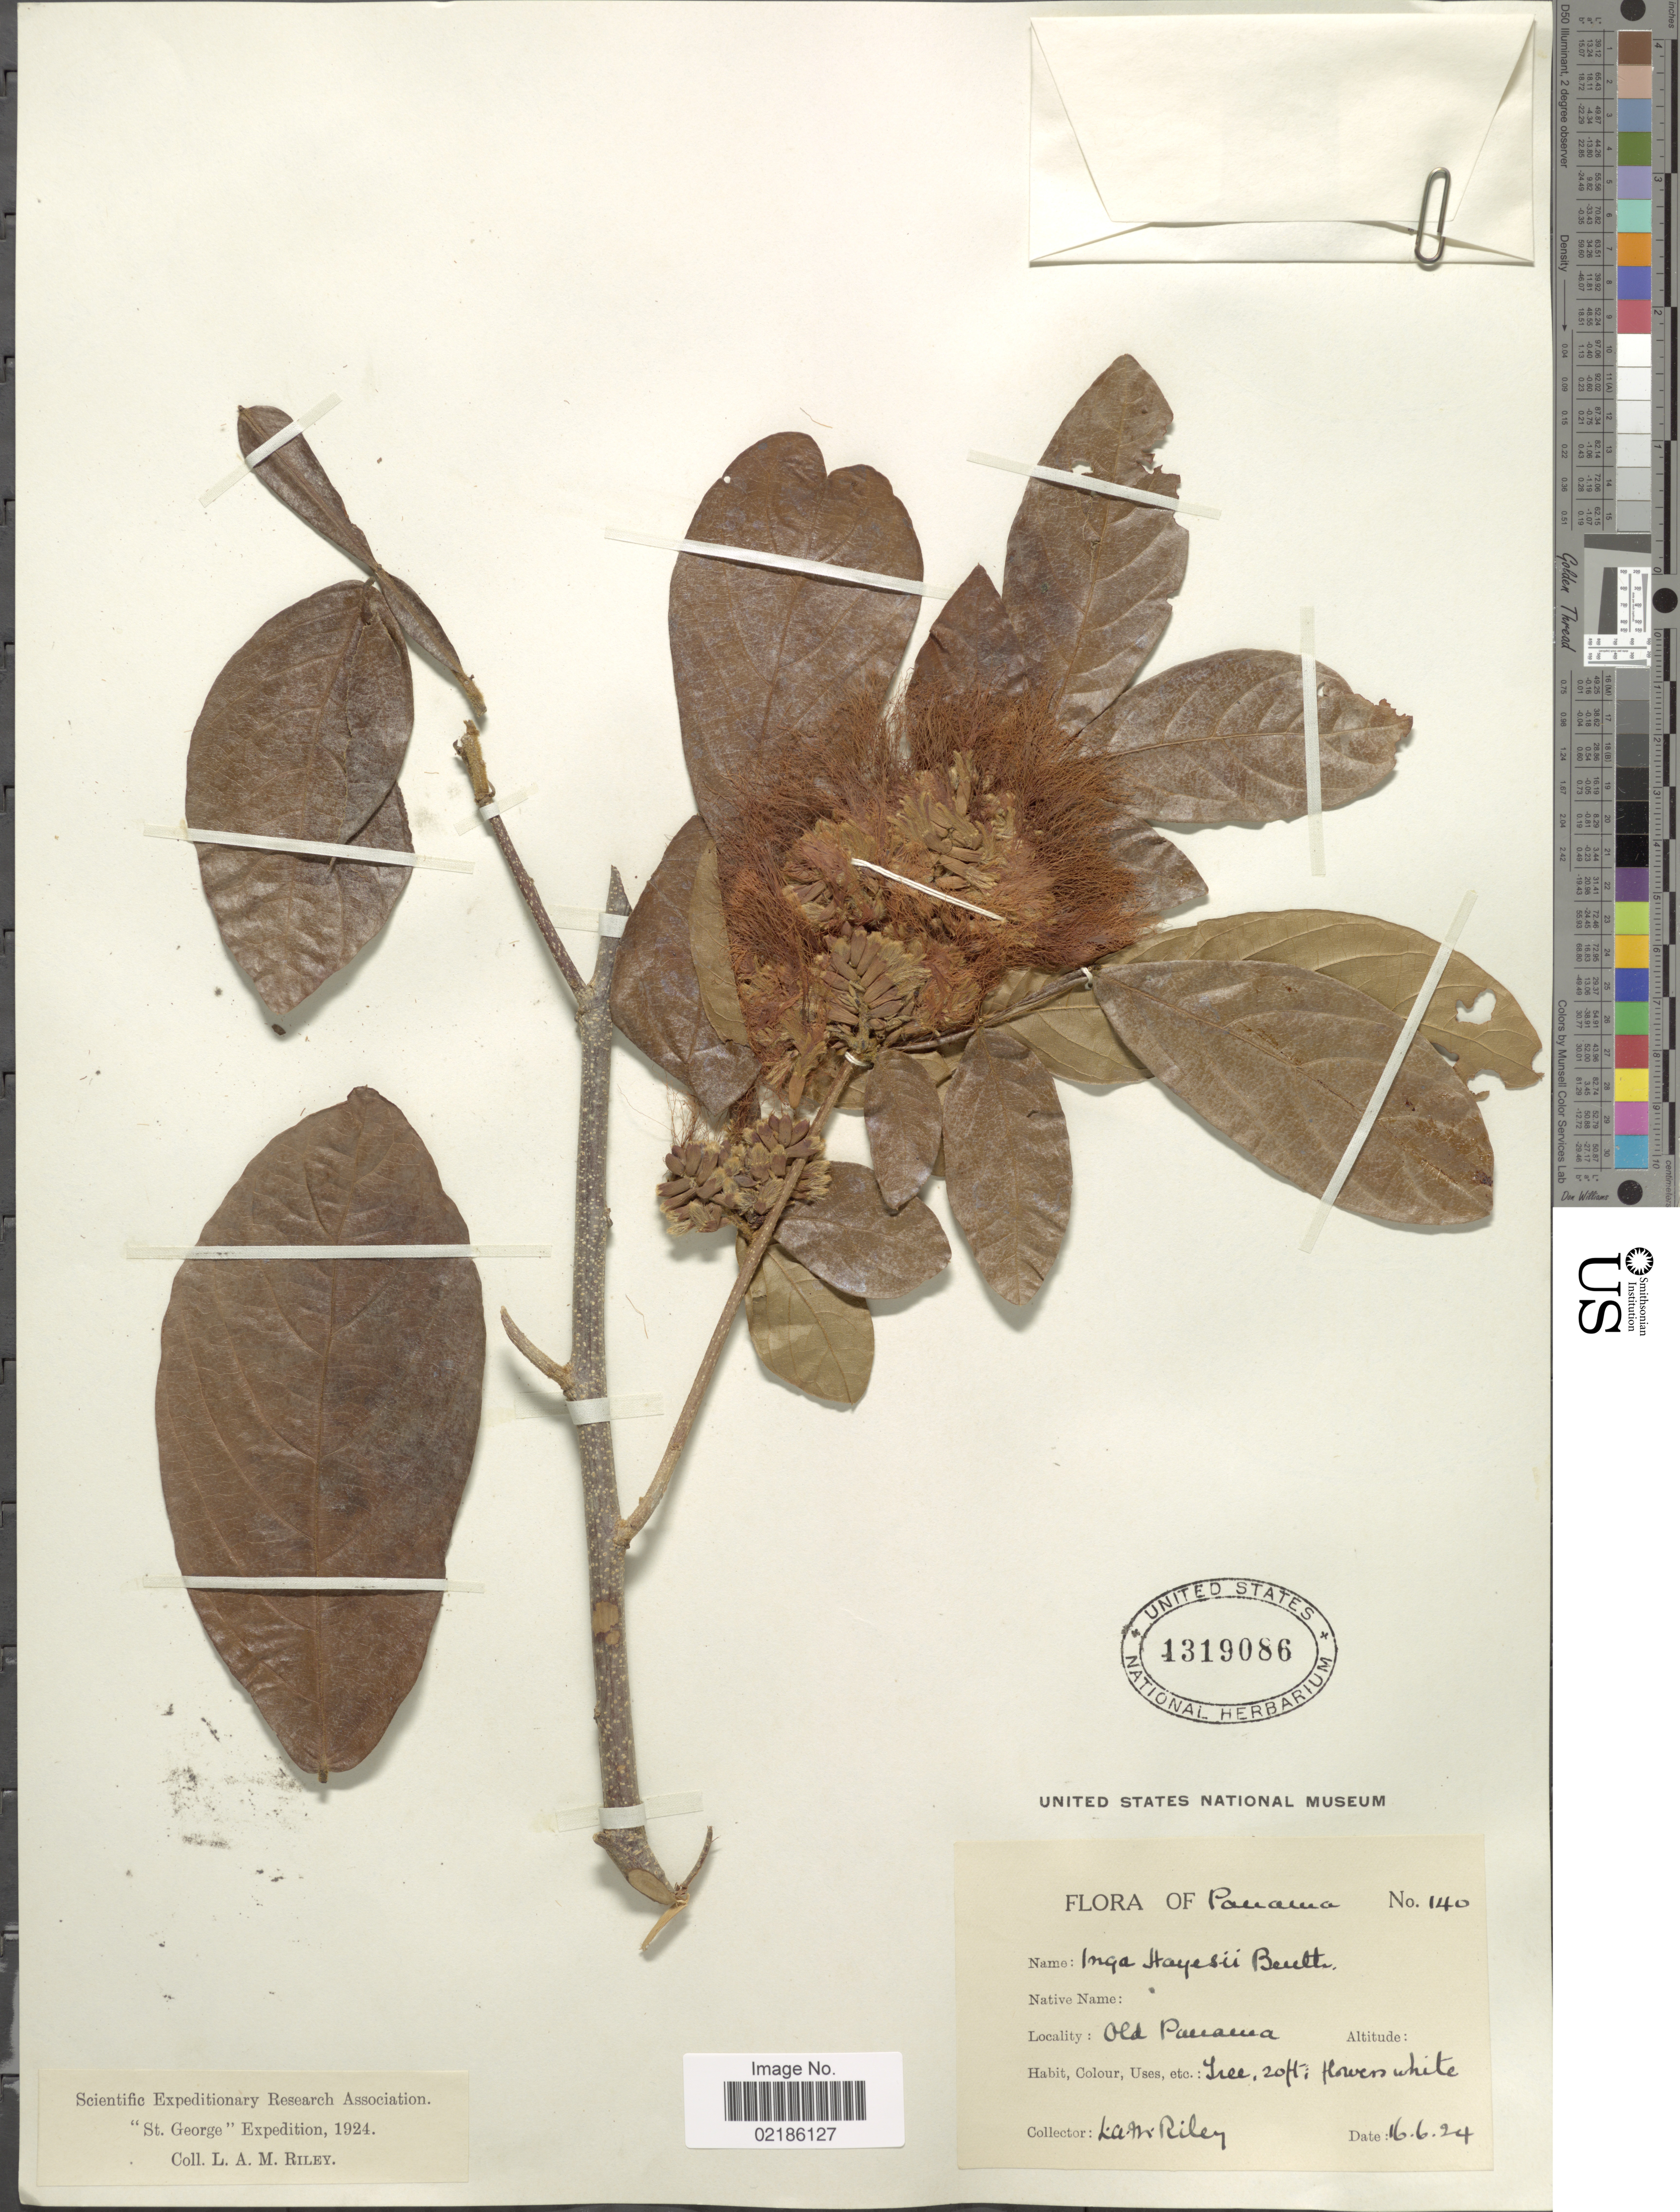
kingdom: Plantae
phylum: Tracheophyta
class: Magnoliopsida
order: Fabales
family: Fabaceae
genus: Inga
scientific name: Inga hayesii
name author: Benth.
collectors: L. A. M. Riley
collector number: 140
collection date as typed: Transcribed d/m/y: 16/6/24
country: Panama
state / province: Panamá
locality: Old Panama.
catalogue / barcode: US 1319086